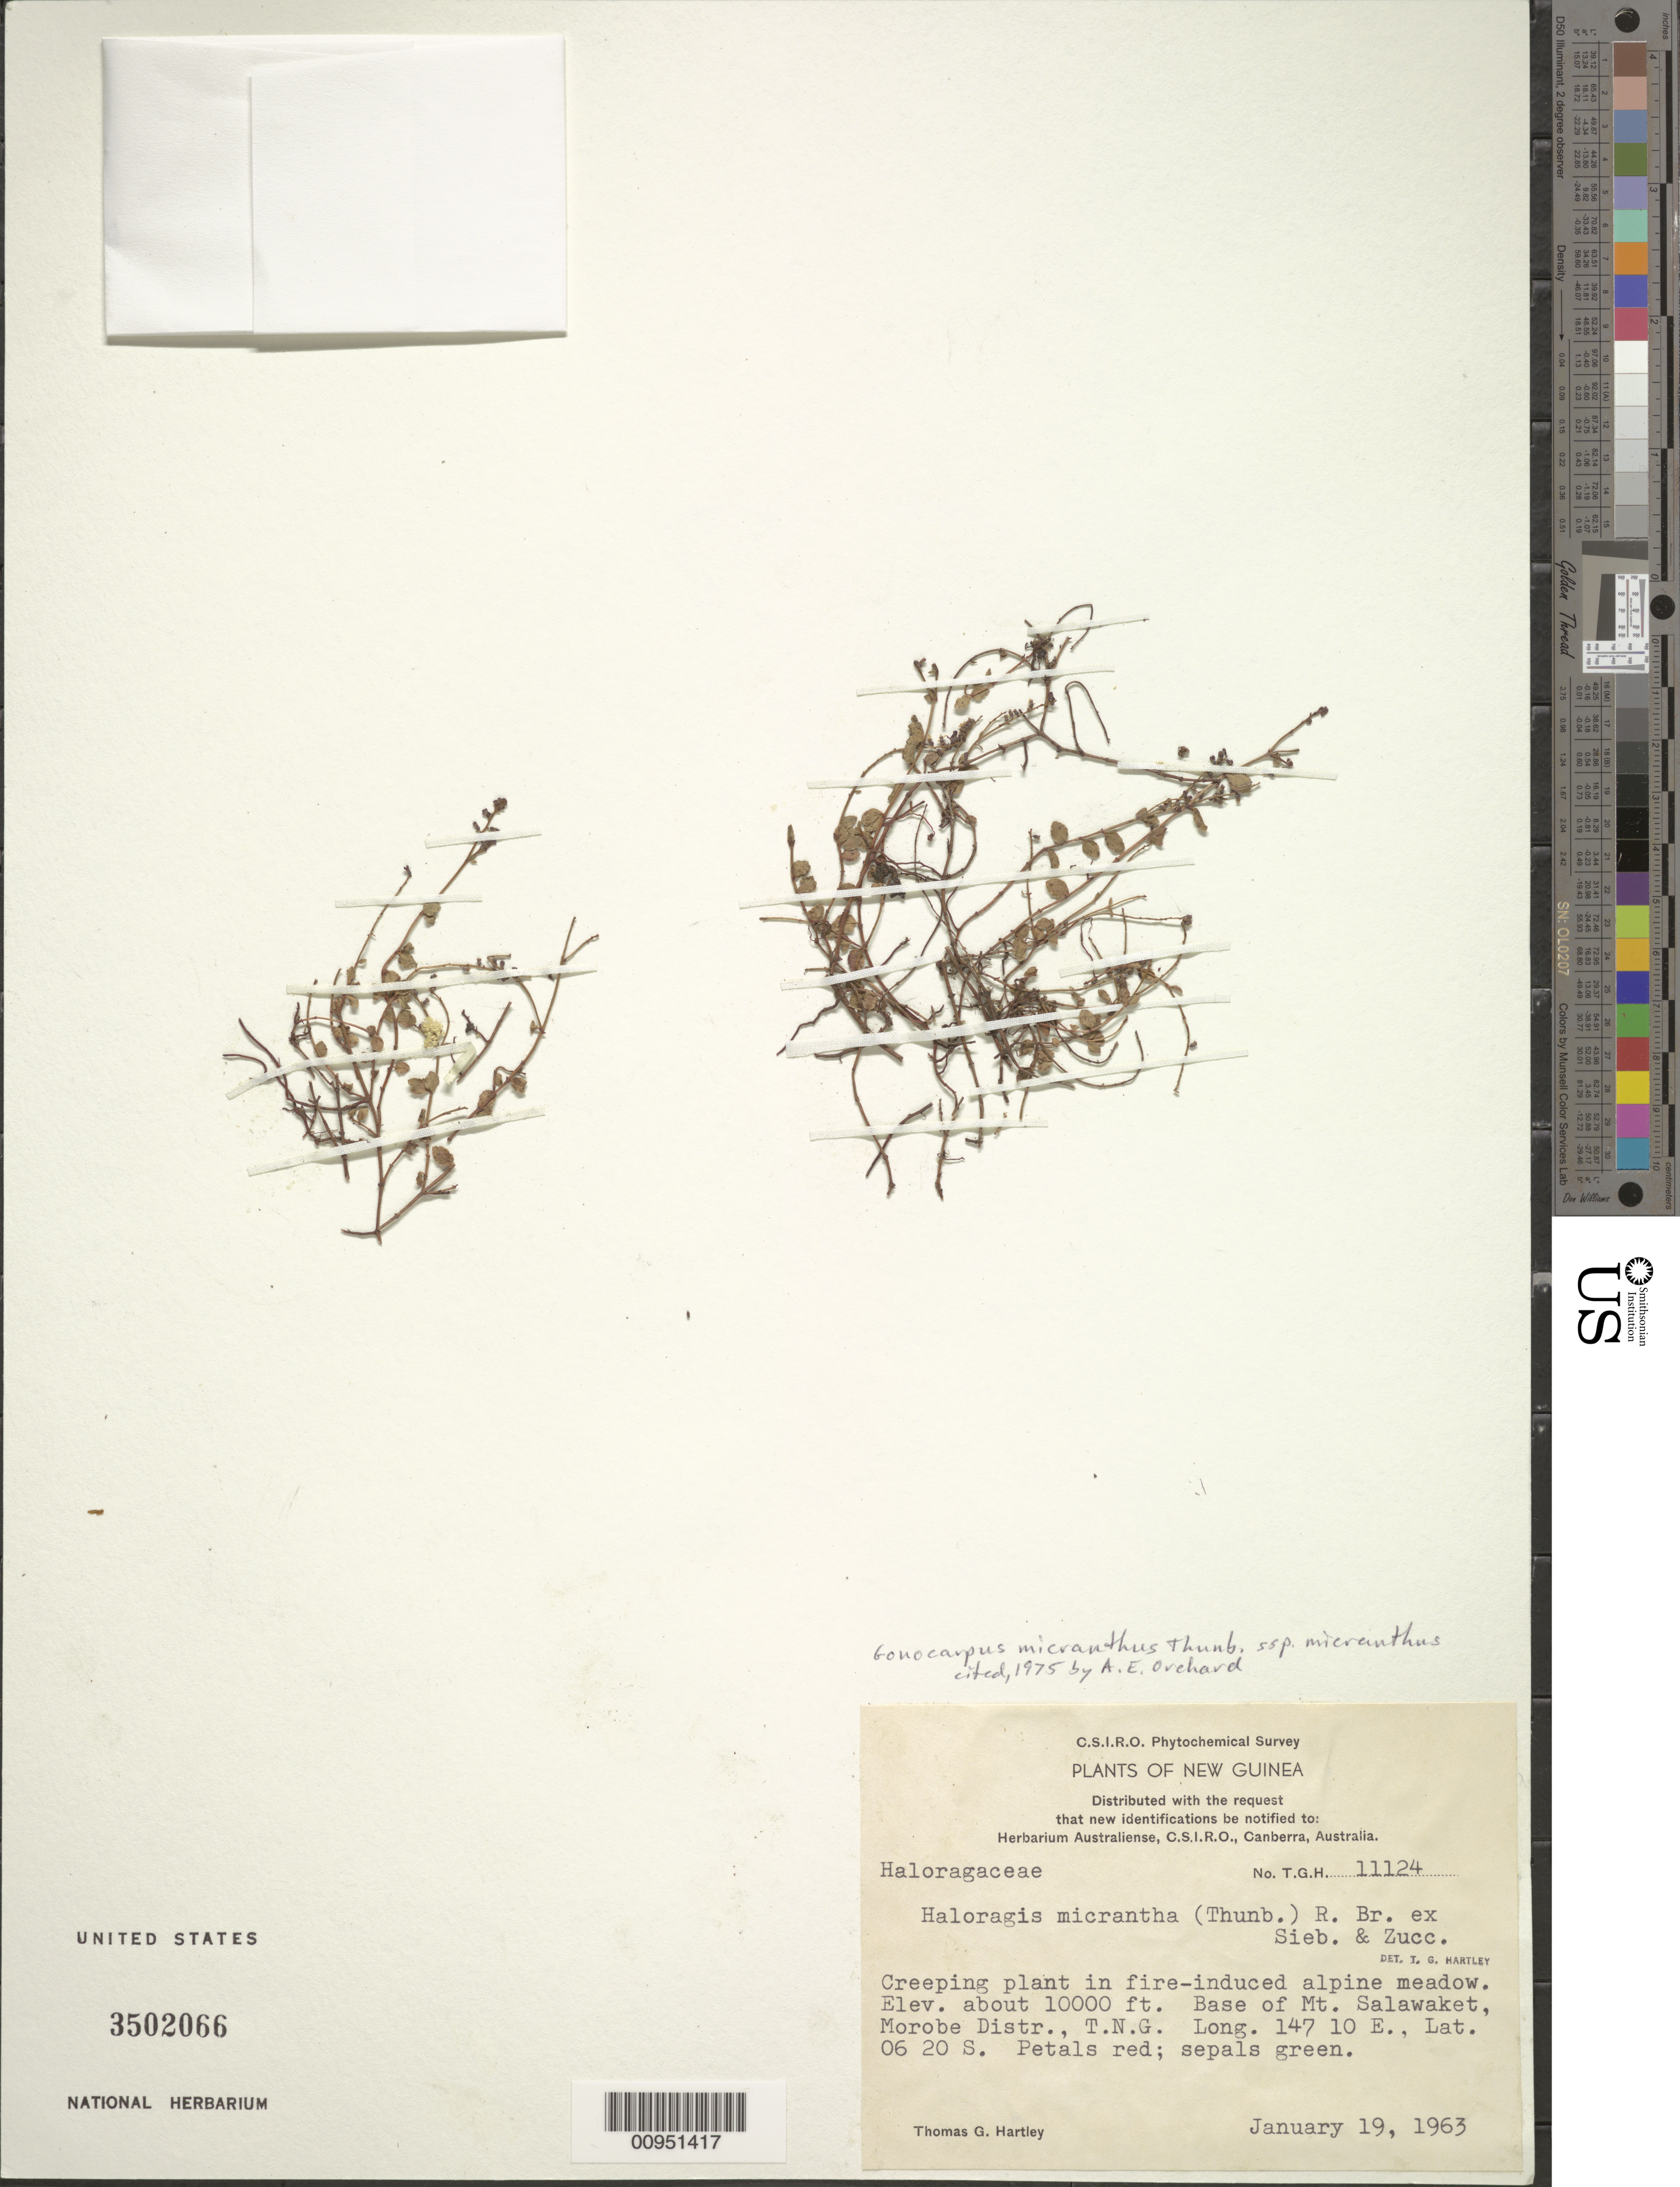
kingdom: Plantae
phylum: Tracheophyta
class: Magnoliopsida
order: Saxifragales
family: Haloragaceae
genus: Gonocarpus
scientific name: Gonocarpus micranthus subsp. micranthus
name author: Thunb.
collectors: T. G. Hartley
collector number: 11124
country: Papua New Guinea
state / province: Southern Highlands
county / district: Morobe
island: New Guinea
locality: Mt. Salawaket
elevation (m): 3048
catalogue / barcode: US 3502066